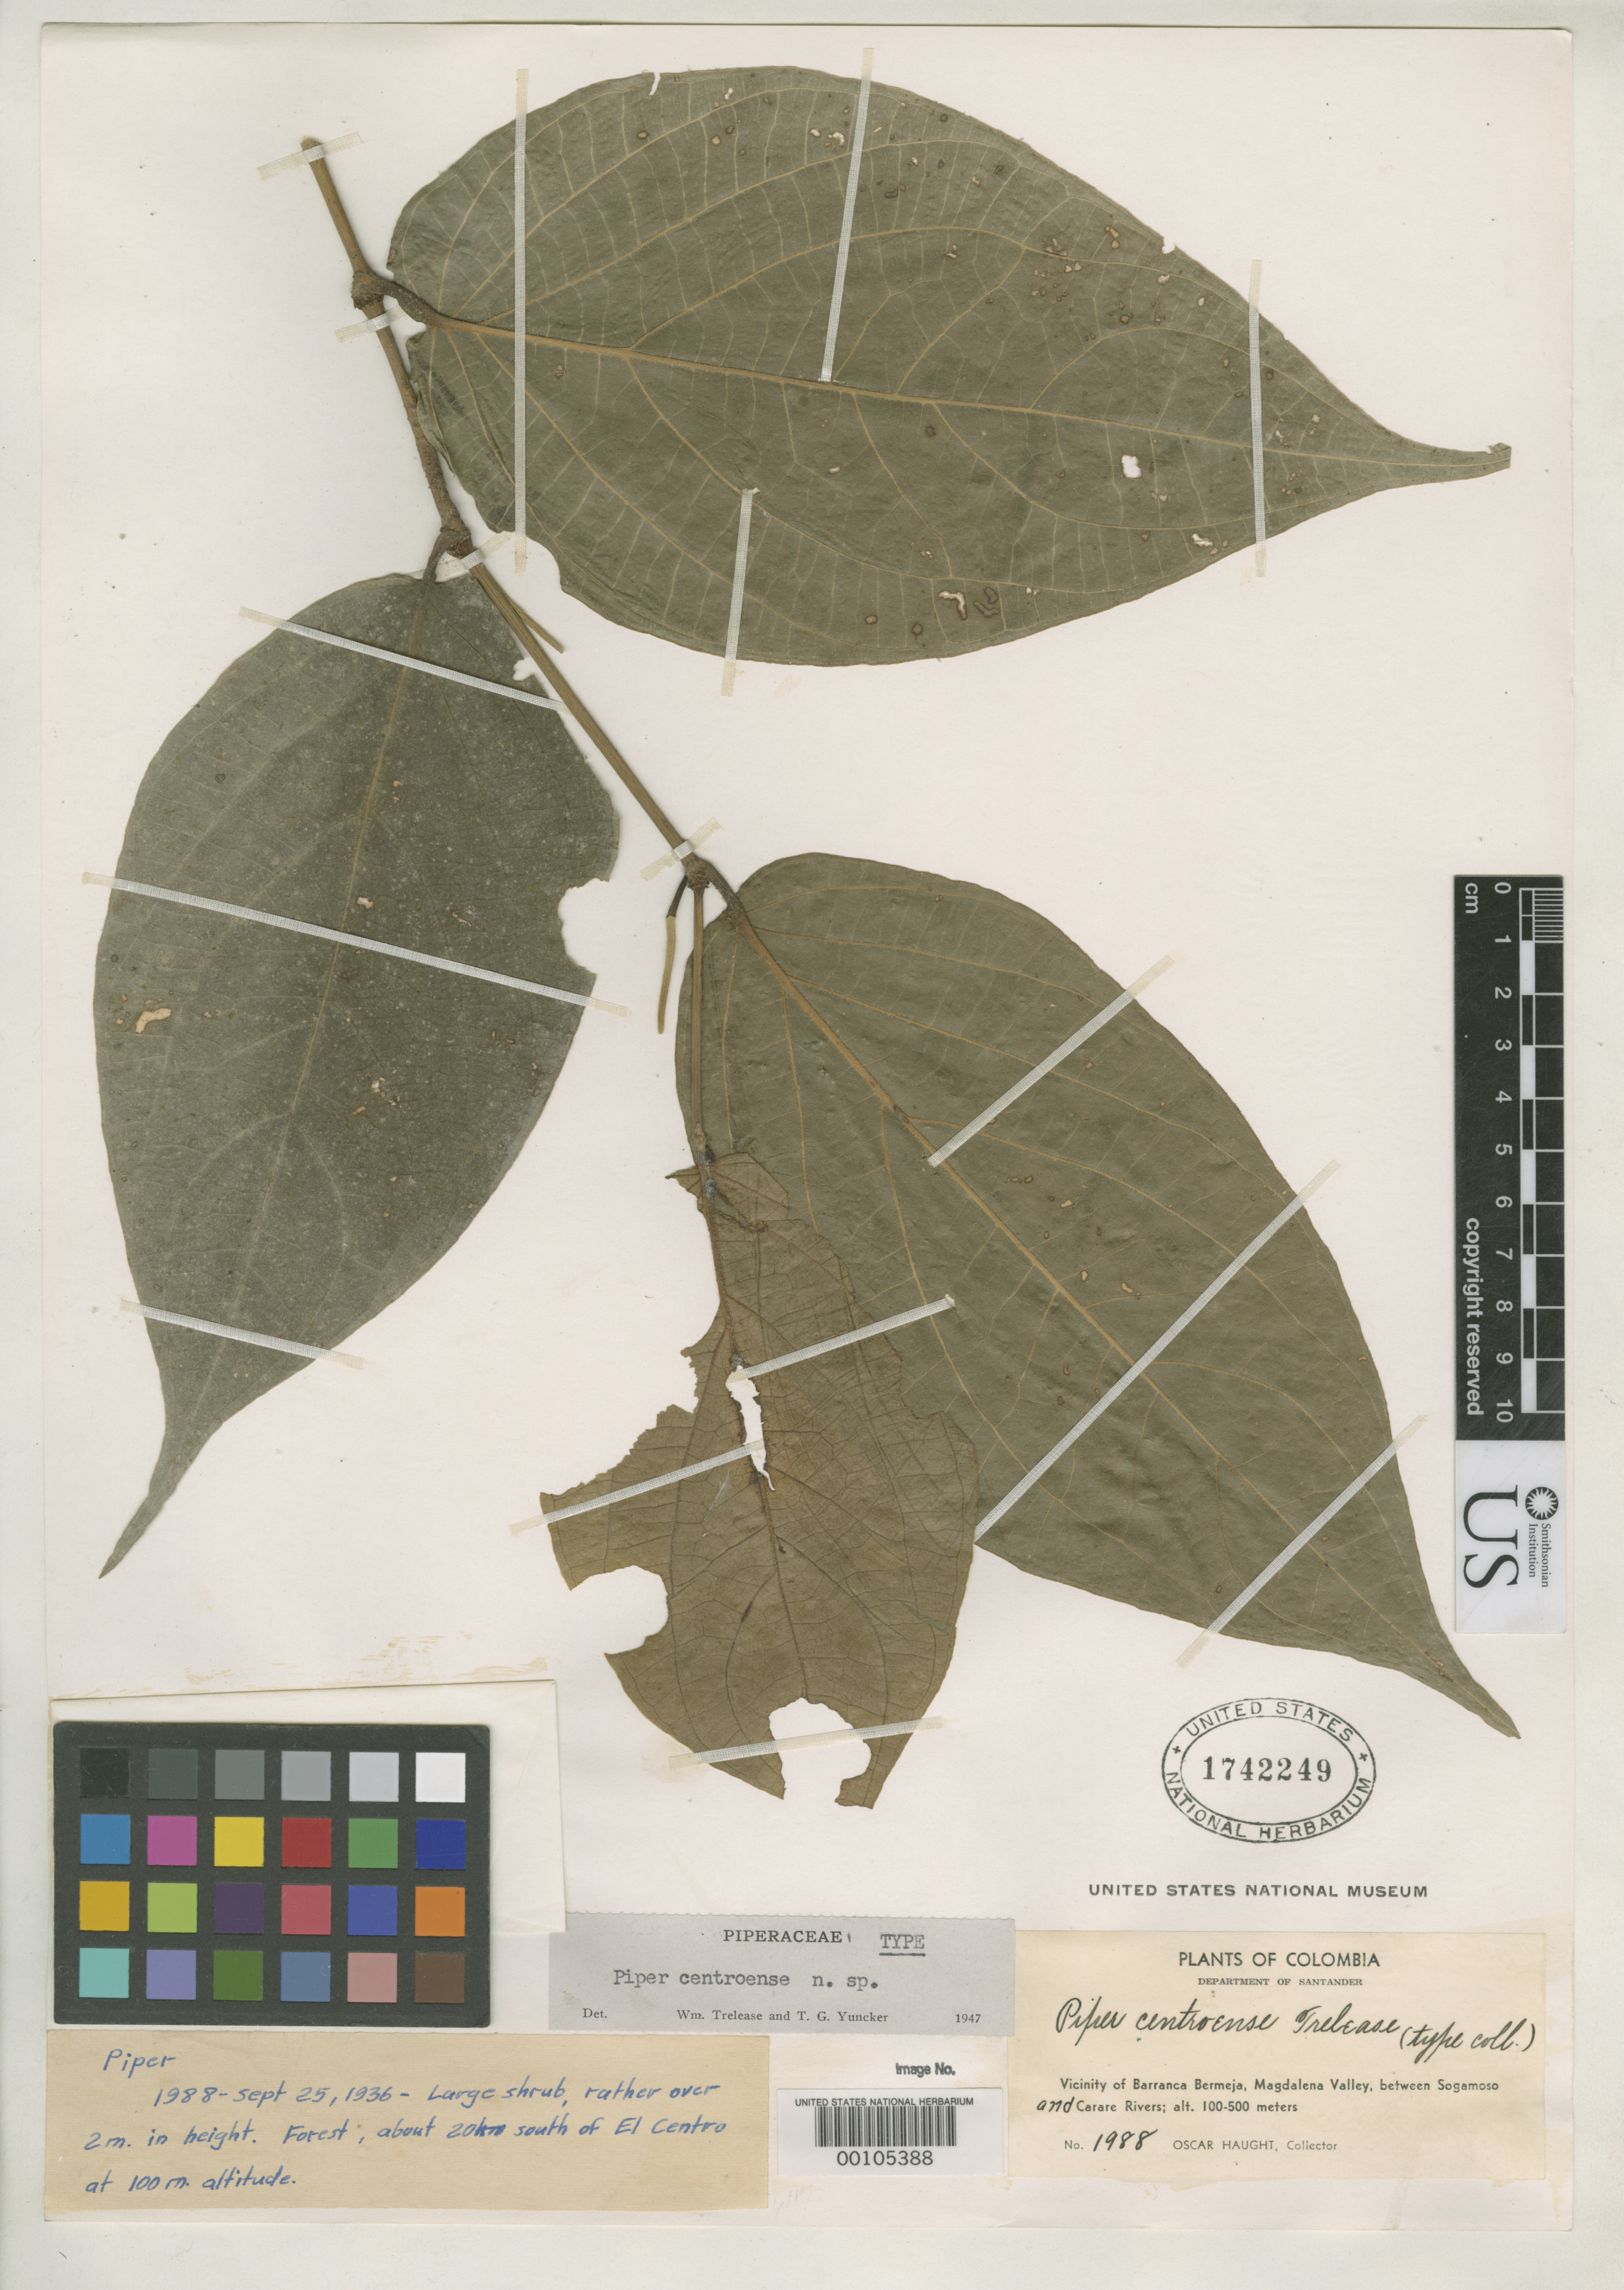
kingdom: Plantae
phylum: Tracheophyta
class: Magnoliopsida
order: Piperales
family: Piperaceae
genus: Piper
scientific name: Piper centroense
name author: Trel. & Yunck.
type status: Holotype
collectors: O. L. Haught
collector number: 1988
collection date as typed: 25 Sep 1936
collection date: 1936-09-25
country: Colombia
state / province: Santander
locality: El Centro.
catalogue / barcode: US 1742249